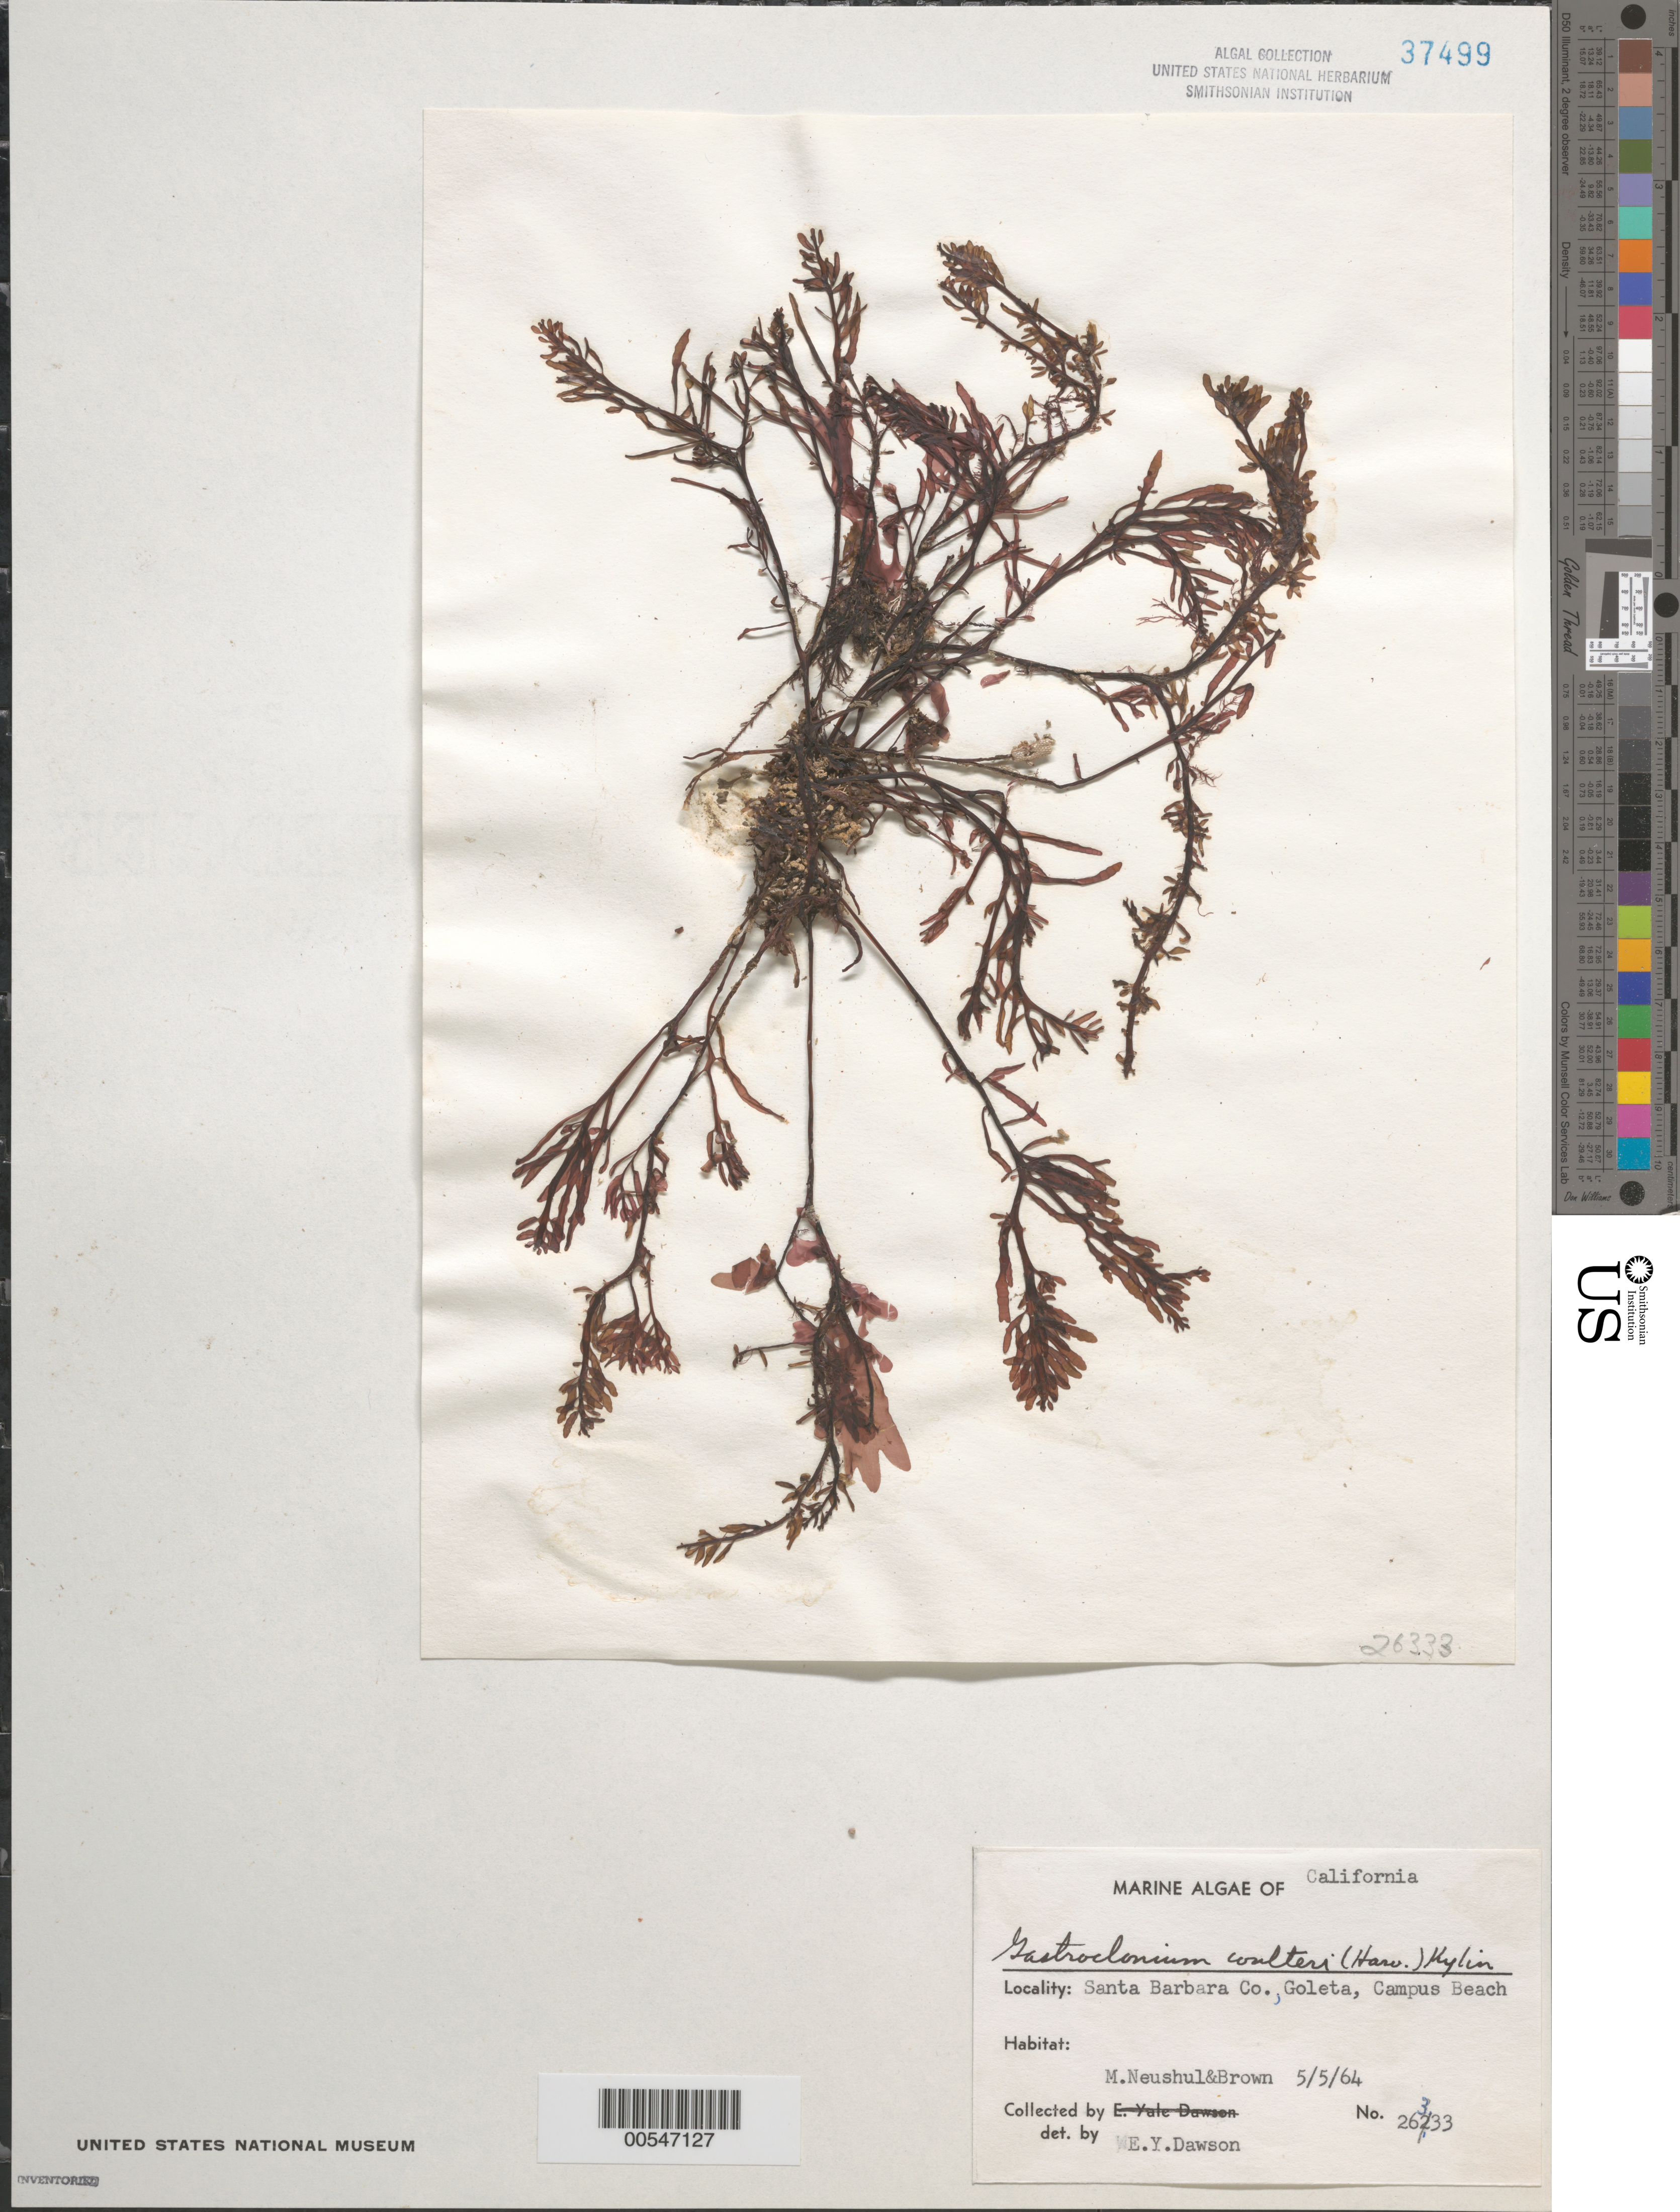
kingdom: Plantae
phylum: Rhodophyta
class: Florideophyceae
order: Ceramiales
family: Rhodomelaceae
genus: Neorhodomela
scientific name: Neorhodomela larix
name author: (Turner) Masuda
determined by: Algae name updating Project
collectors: M. Neushul & D. Brown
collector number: EYD 26333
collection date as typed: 05 May 1964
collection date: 1964-05-05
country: United States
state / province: California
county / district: Santa Barbara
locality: Goleta, Campus Beach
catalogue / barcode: US 37499